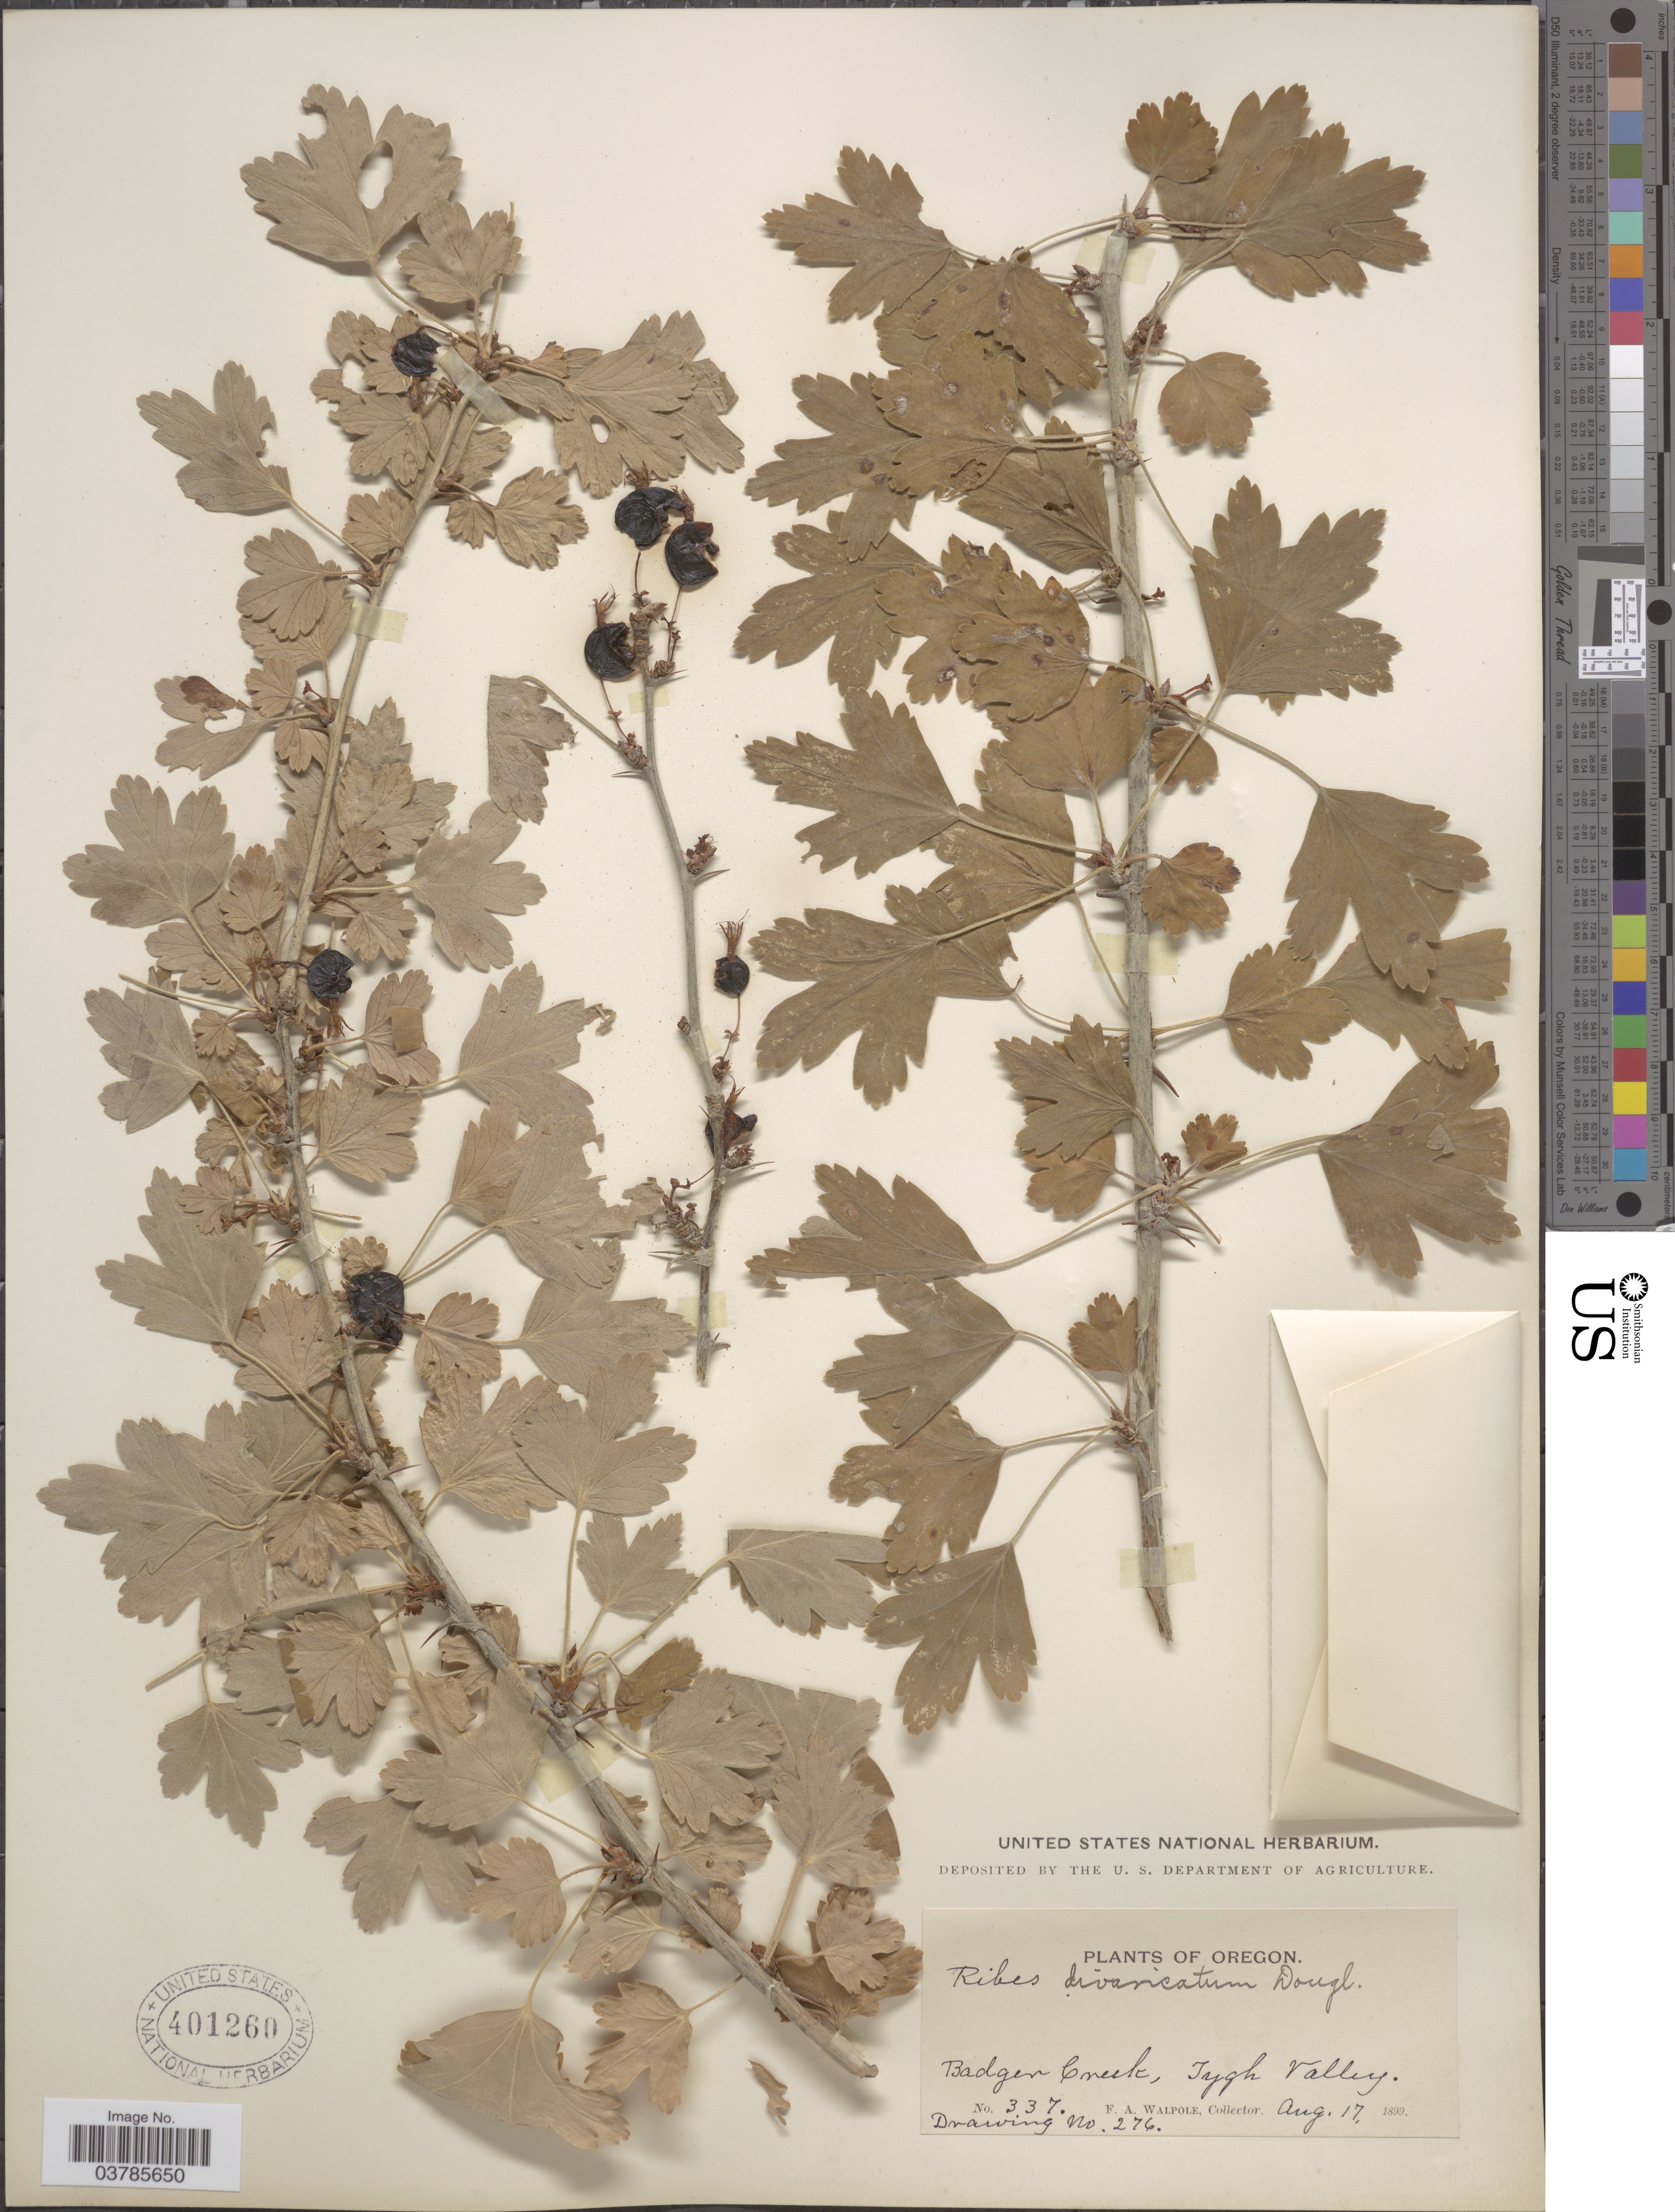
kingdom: Plantae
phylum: Tracheophyta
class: Magnoliopsida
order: Saxifragales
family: Grossulariaceae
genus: Ribes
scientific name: Ribes divaricatum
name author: Douglas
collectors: F. Walpole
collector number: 337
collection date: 1899-08-17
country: United States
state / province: Oregon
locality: Badger Creek, Tygh Valley.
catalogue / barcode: US 401260